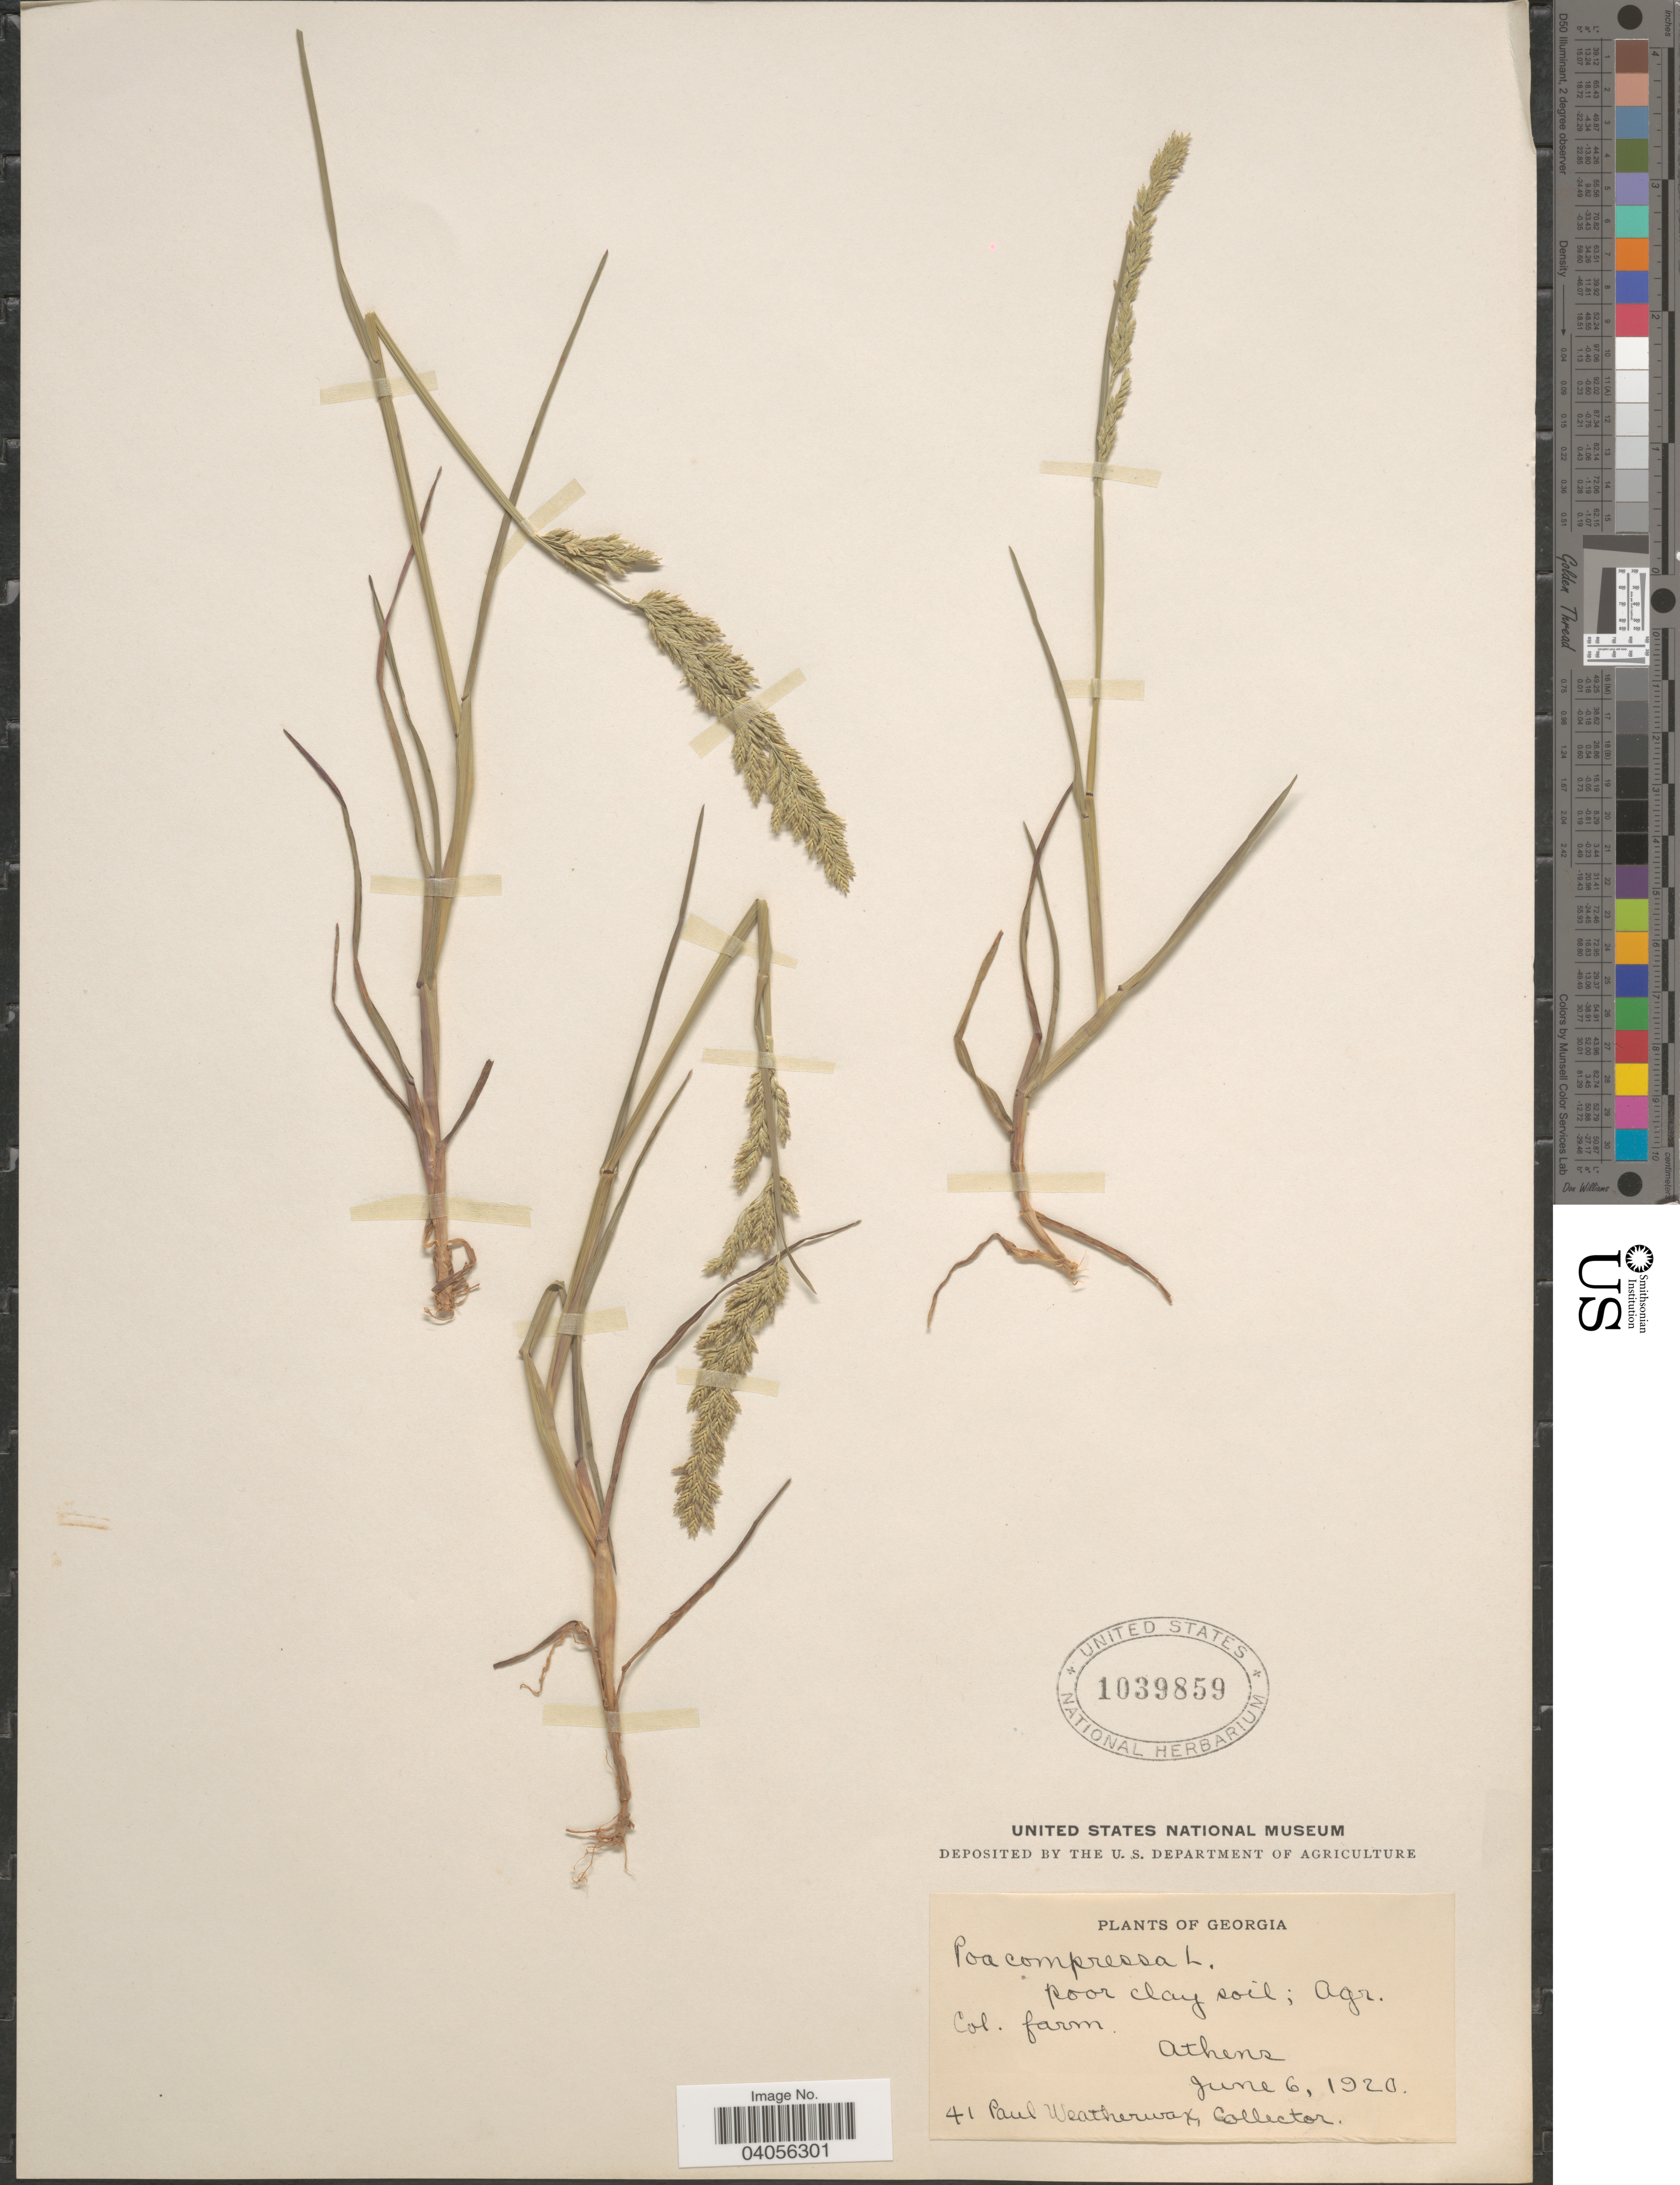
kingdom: Plantae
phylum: Tracheophyta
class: Liliopsida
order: Poales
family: Poaceae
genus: Poa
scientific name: Poa compressa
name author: L.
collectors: P. Weatherwax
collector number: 41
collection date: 1920-06-06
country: United States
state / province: Georgia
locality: Agr. Col. farm. Athens.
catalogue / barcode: US 1039859